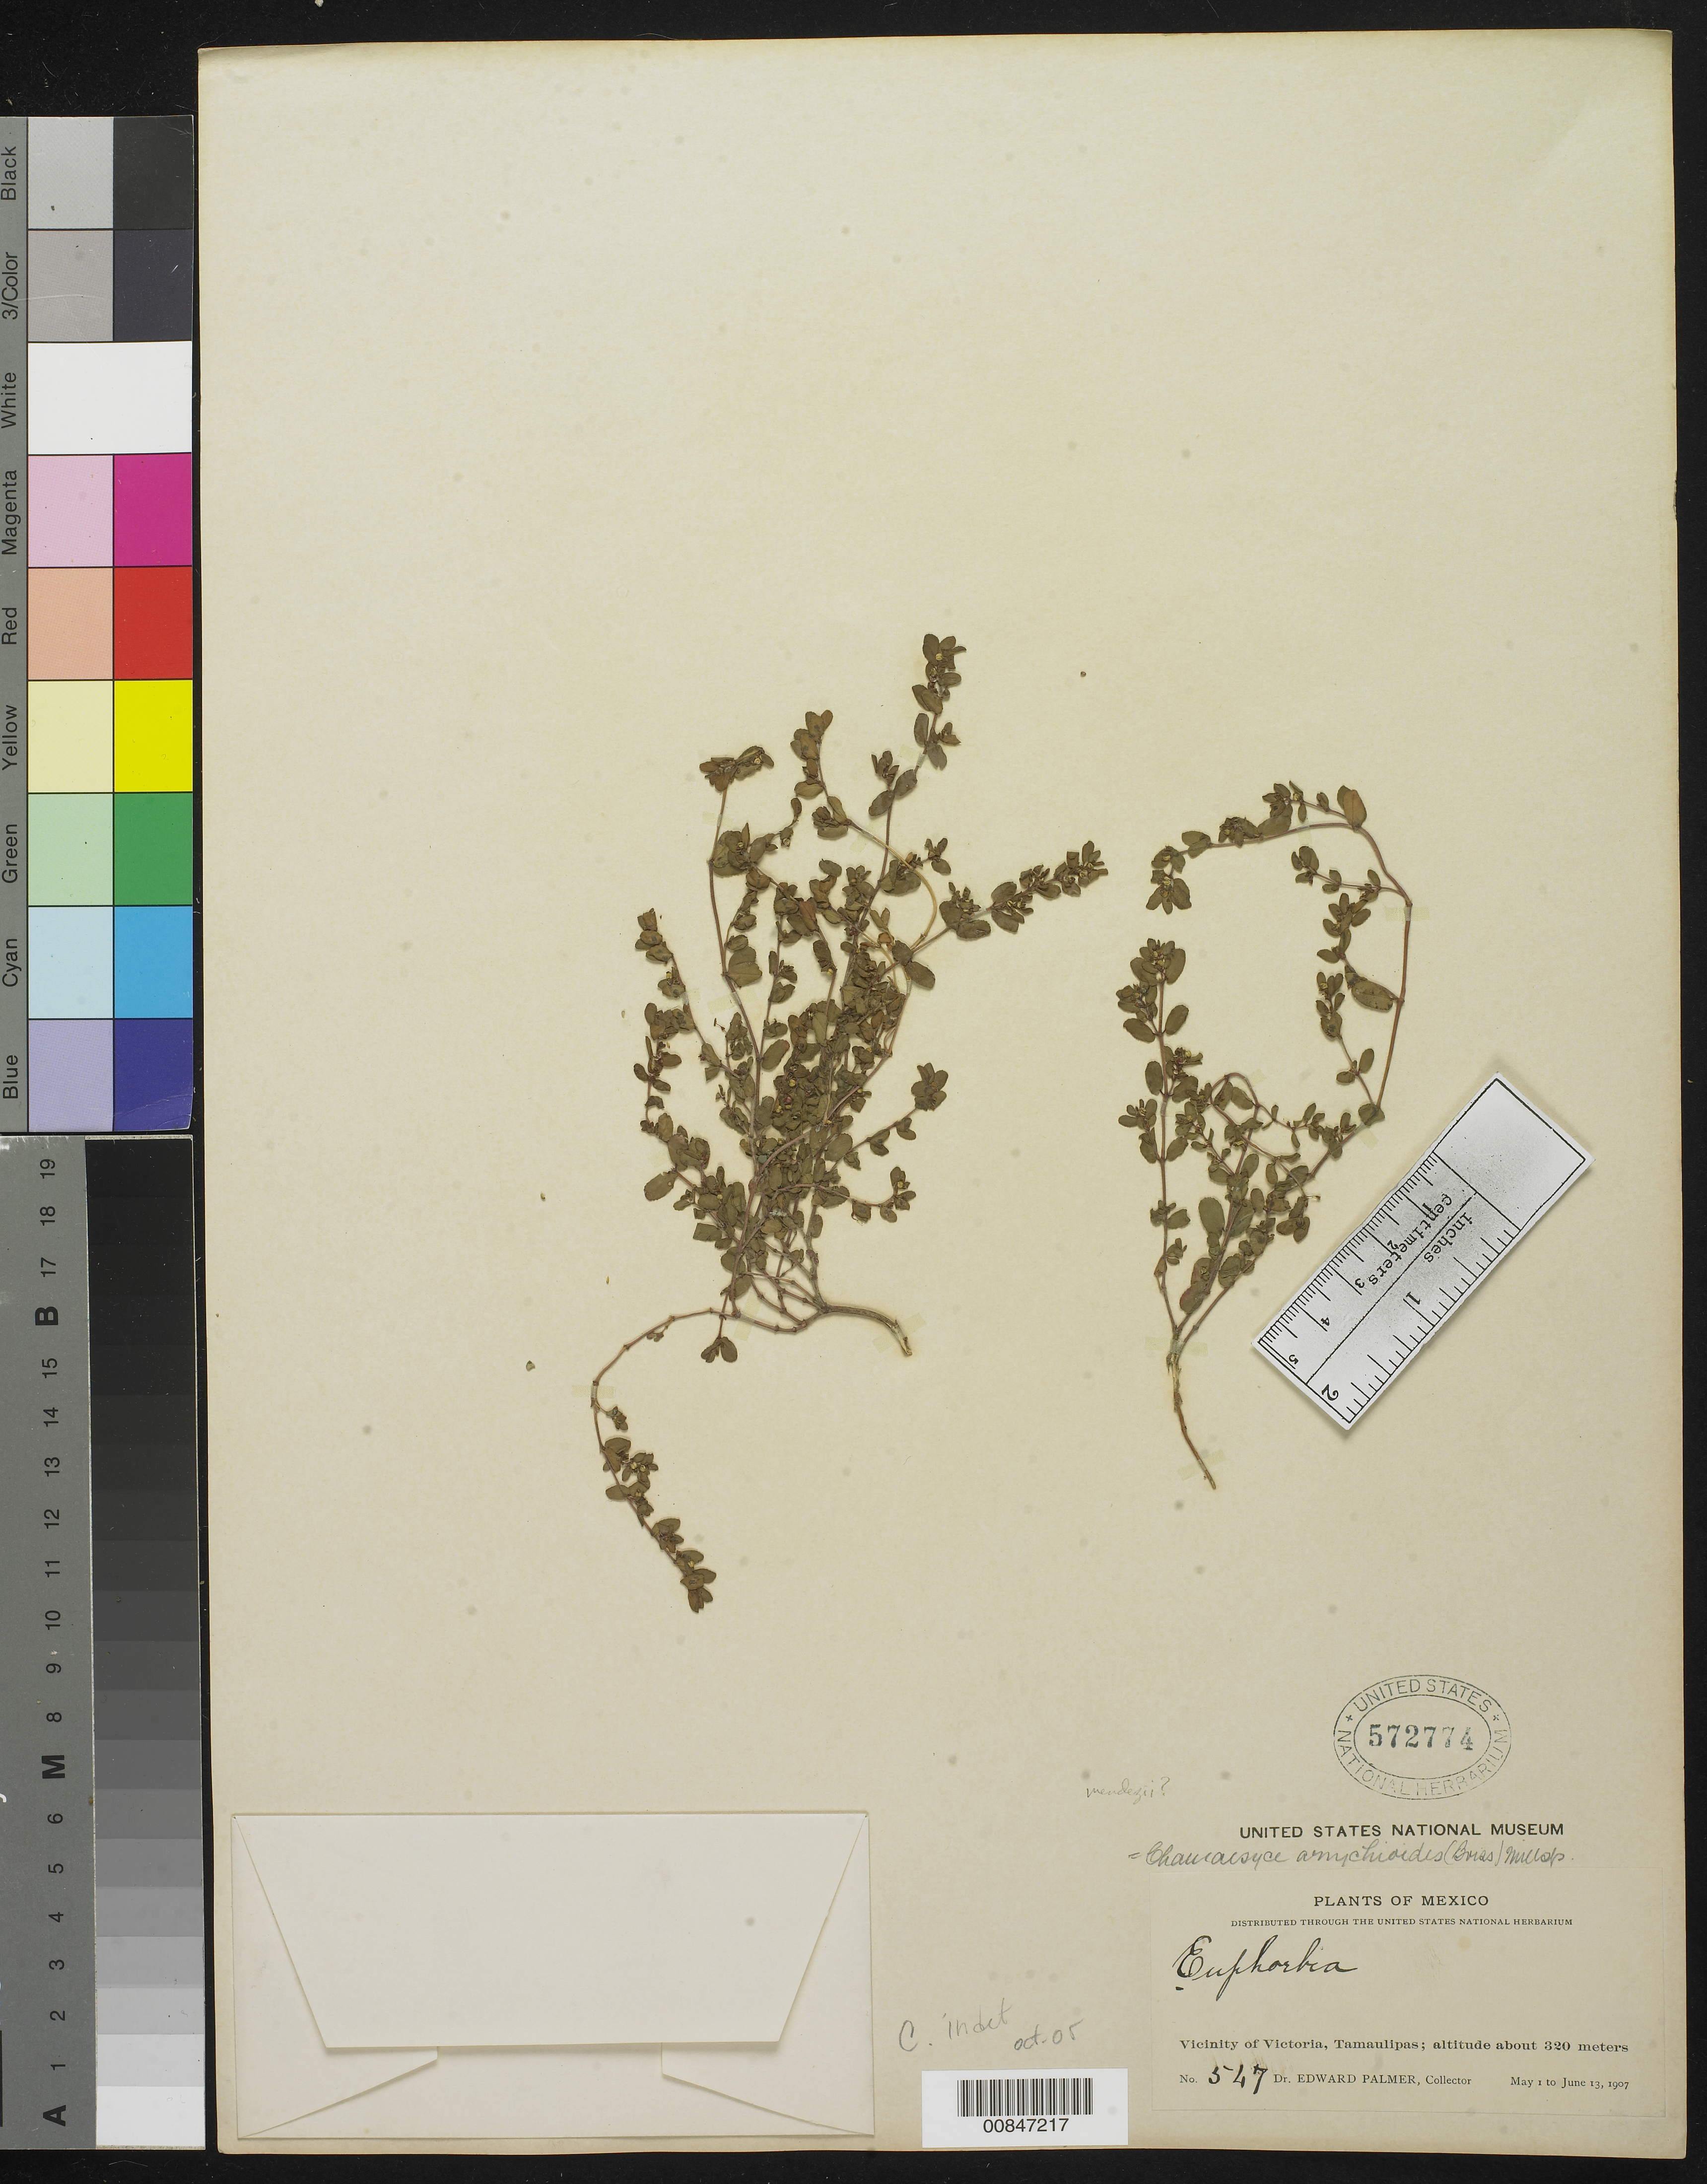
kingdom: Plantae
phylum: Tracheophyta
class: Magnoliopsida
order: Malpighiales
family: Euphorbiaceae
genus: Euphorbia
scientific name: Euphorbia sp.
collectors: E. Palmer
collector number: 547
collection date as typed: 01 May 1907 to 13 Jun 1907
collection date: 1907-05-01/1907-06-13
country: Mexico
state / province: Tamaulipas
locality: Vicinity of Victoria.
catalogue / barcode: US 572774